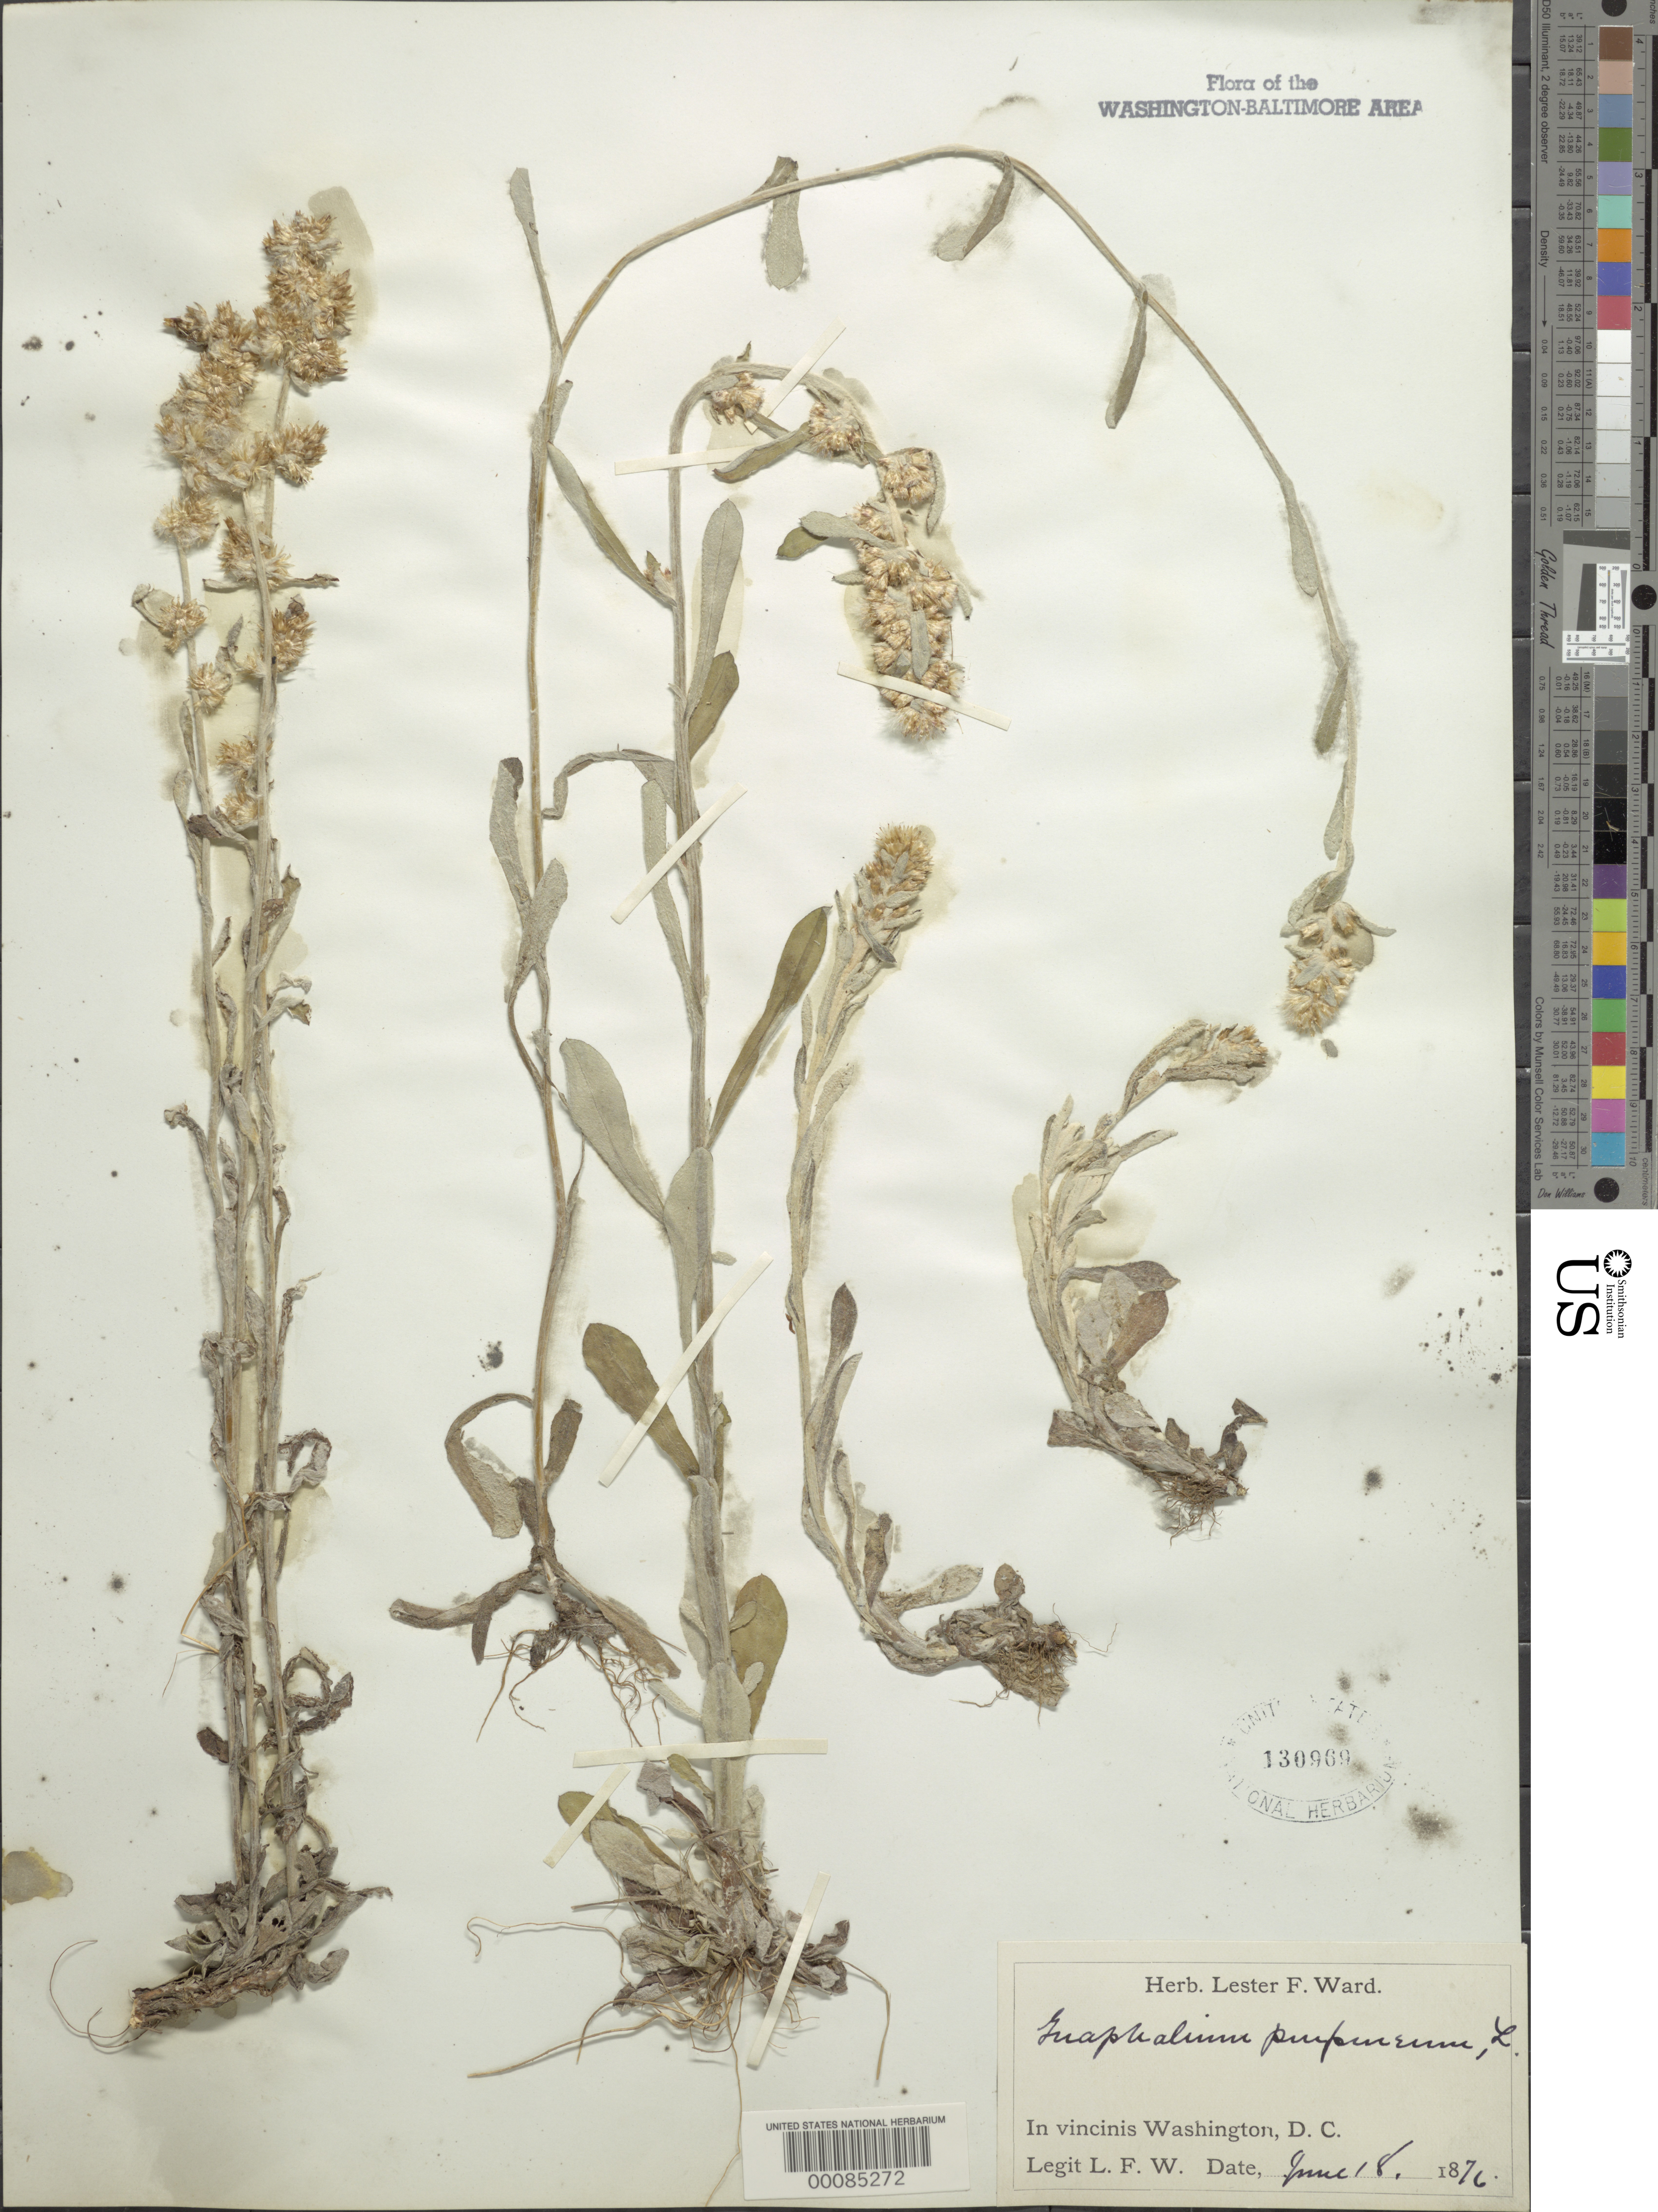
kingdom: Plantae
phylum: Tracheophyta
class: Magnoliopsida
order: Asterales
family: Asteraceae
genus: Gamochaeta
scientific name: Gamochaeta purpurea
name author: (L.) Cabrera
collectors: L. F. Ward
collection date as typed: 18 Jun 1876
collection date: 1876-06-18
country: United States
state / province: District of Columbia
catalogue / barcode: US 130969